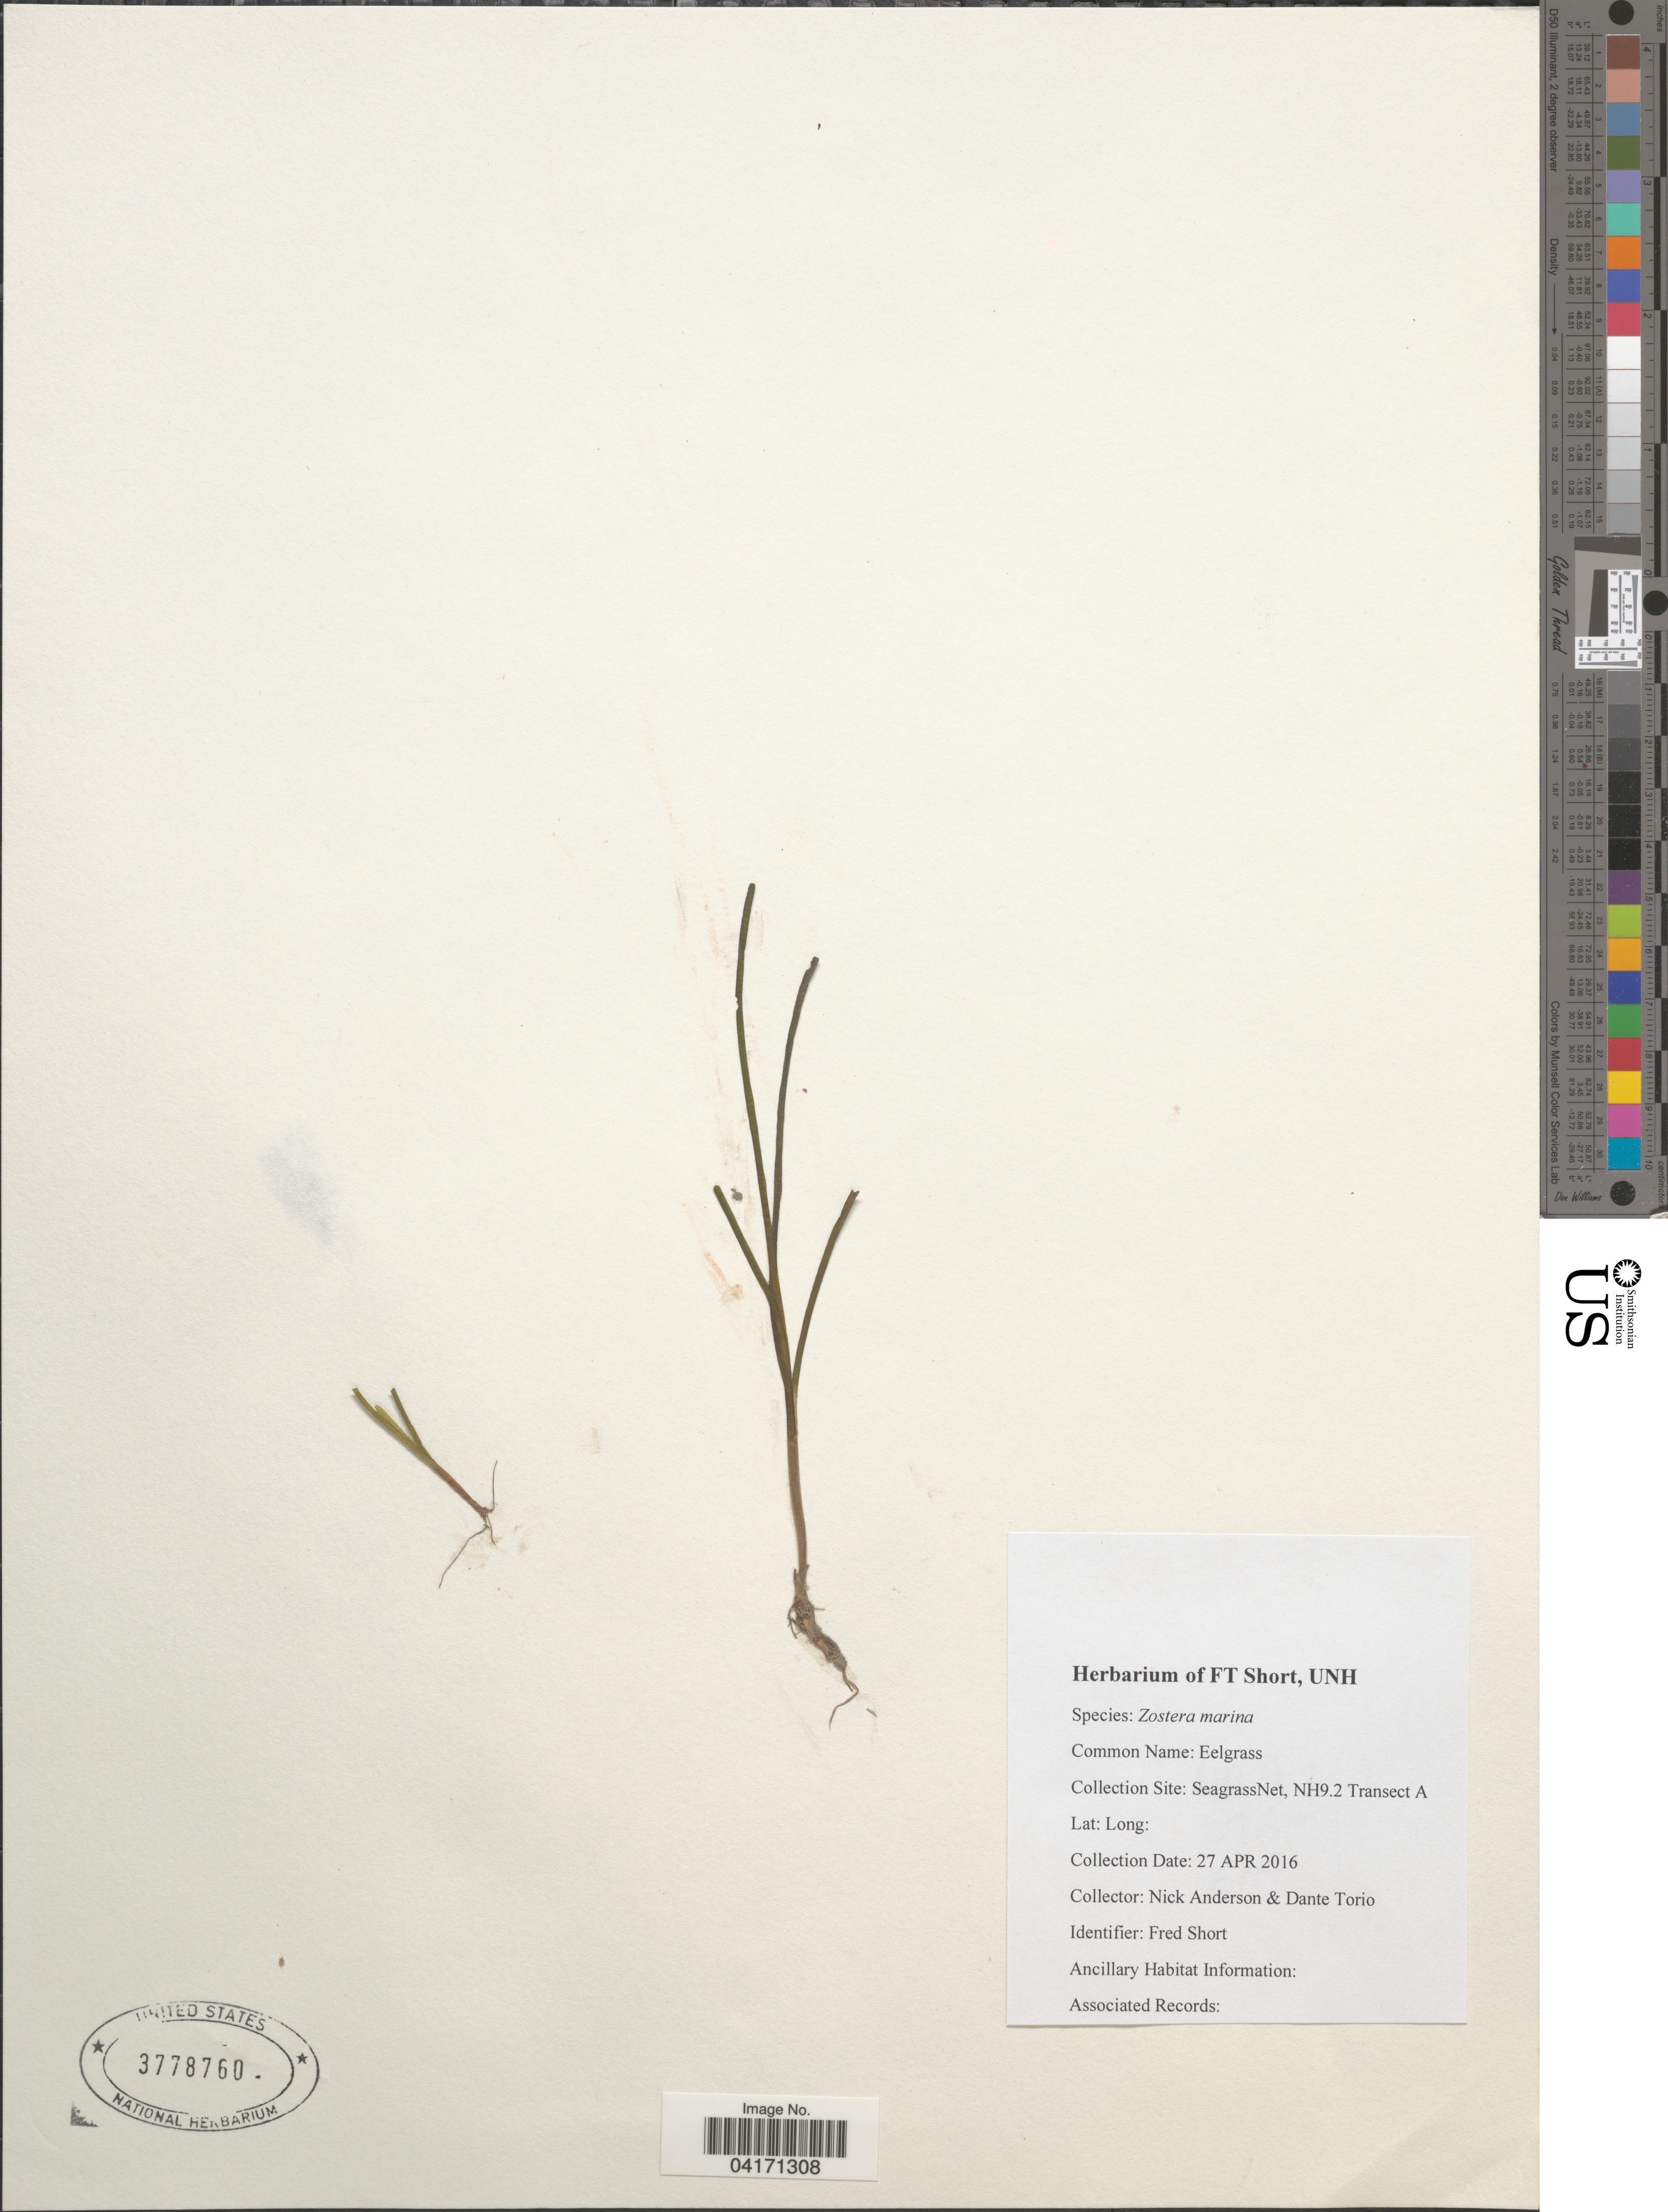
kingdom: Plantae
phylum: Tracheophyta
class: Liliopsida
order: Alismatales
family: Zosteraceae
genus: Zostera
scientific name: Zostera marina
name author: L.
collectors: N. Anderson & D. Torio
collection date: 2016-04-27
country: United States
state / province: New Hampshire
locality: SeagrassNet, NH9.2 Transect A.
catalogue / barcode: US 3778760